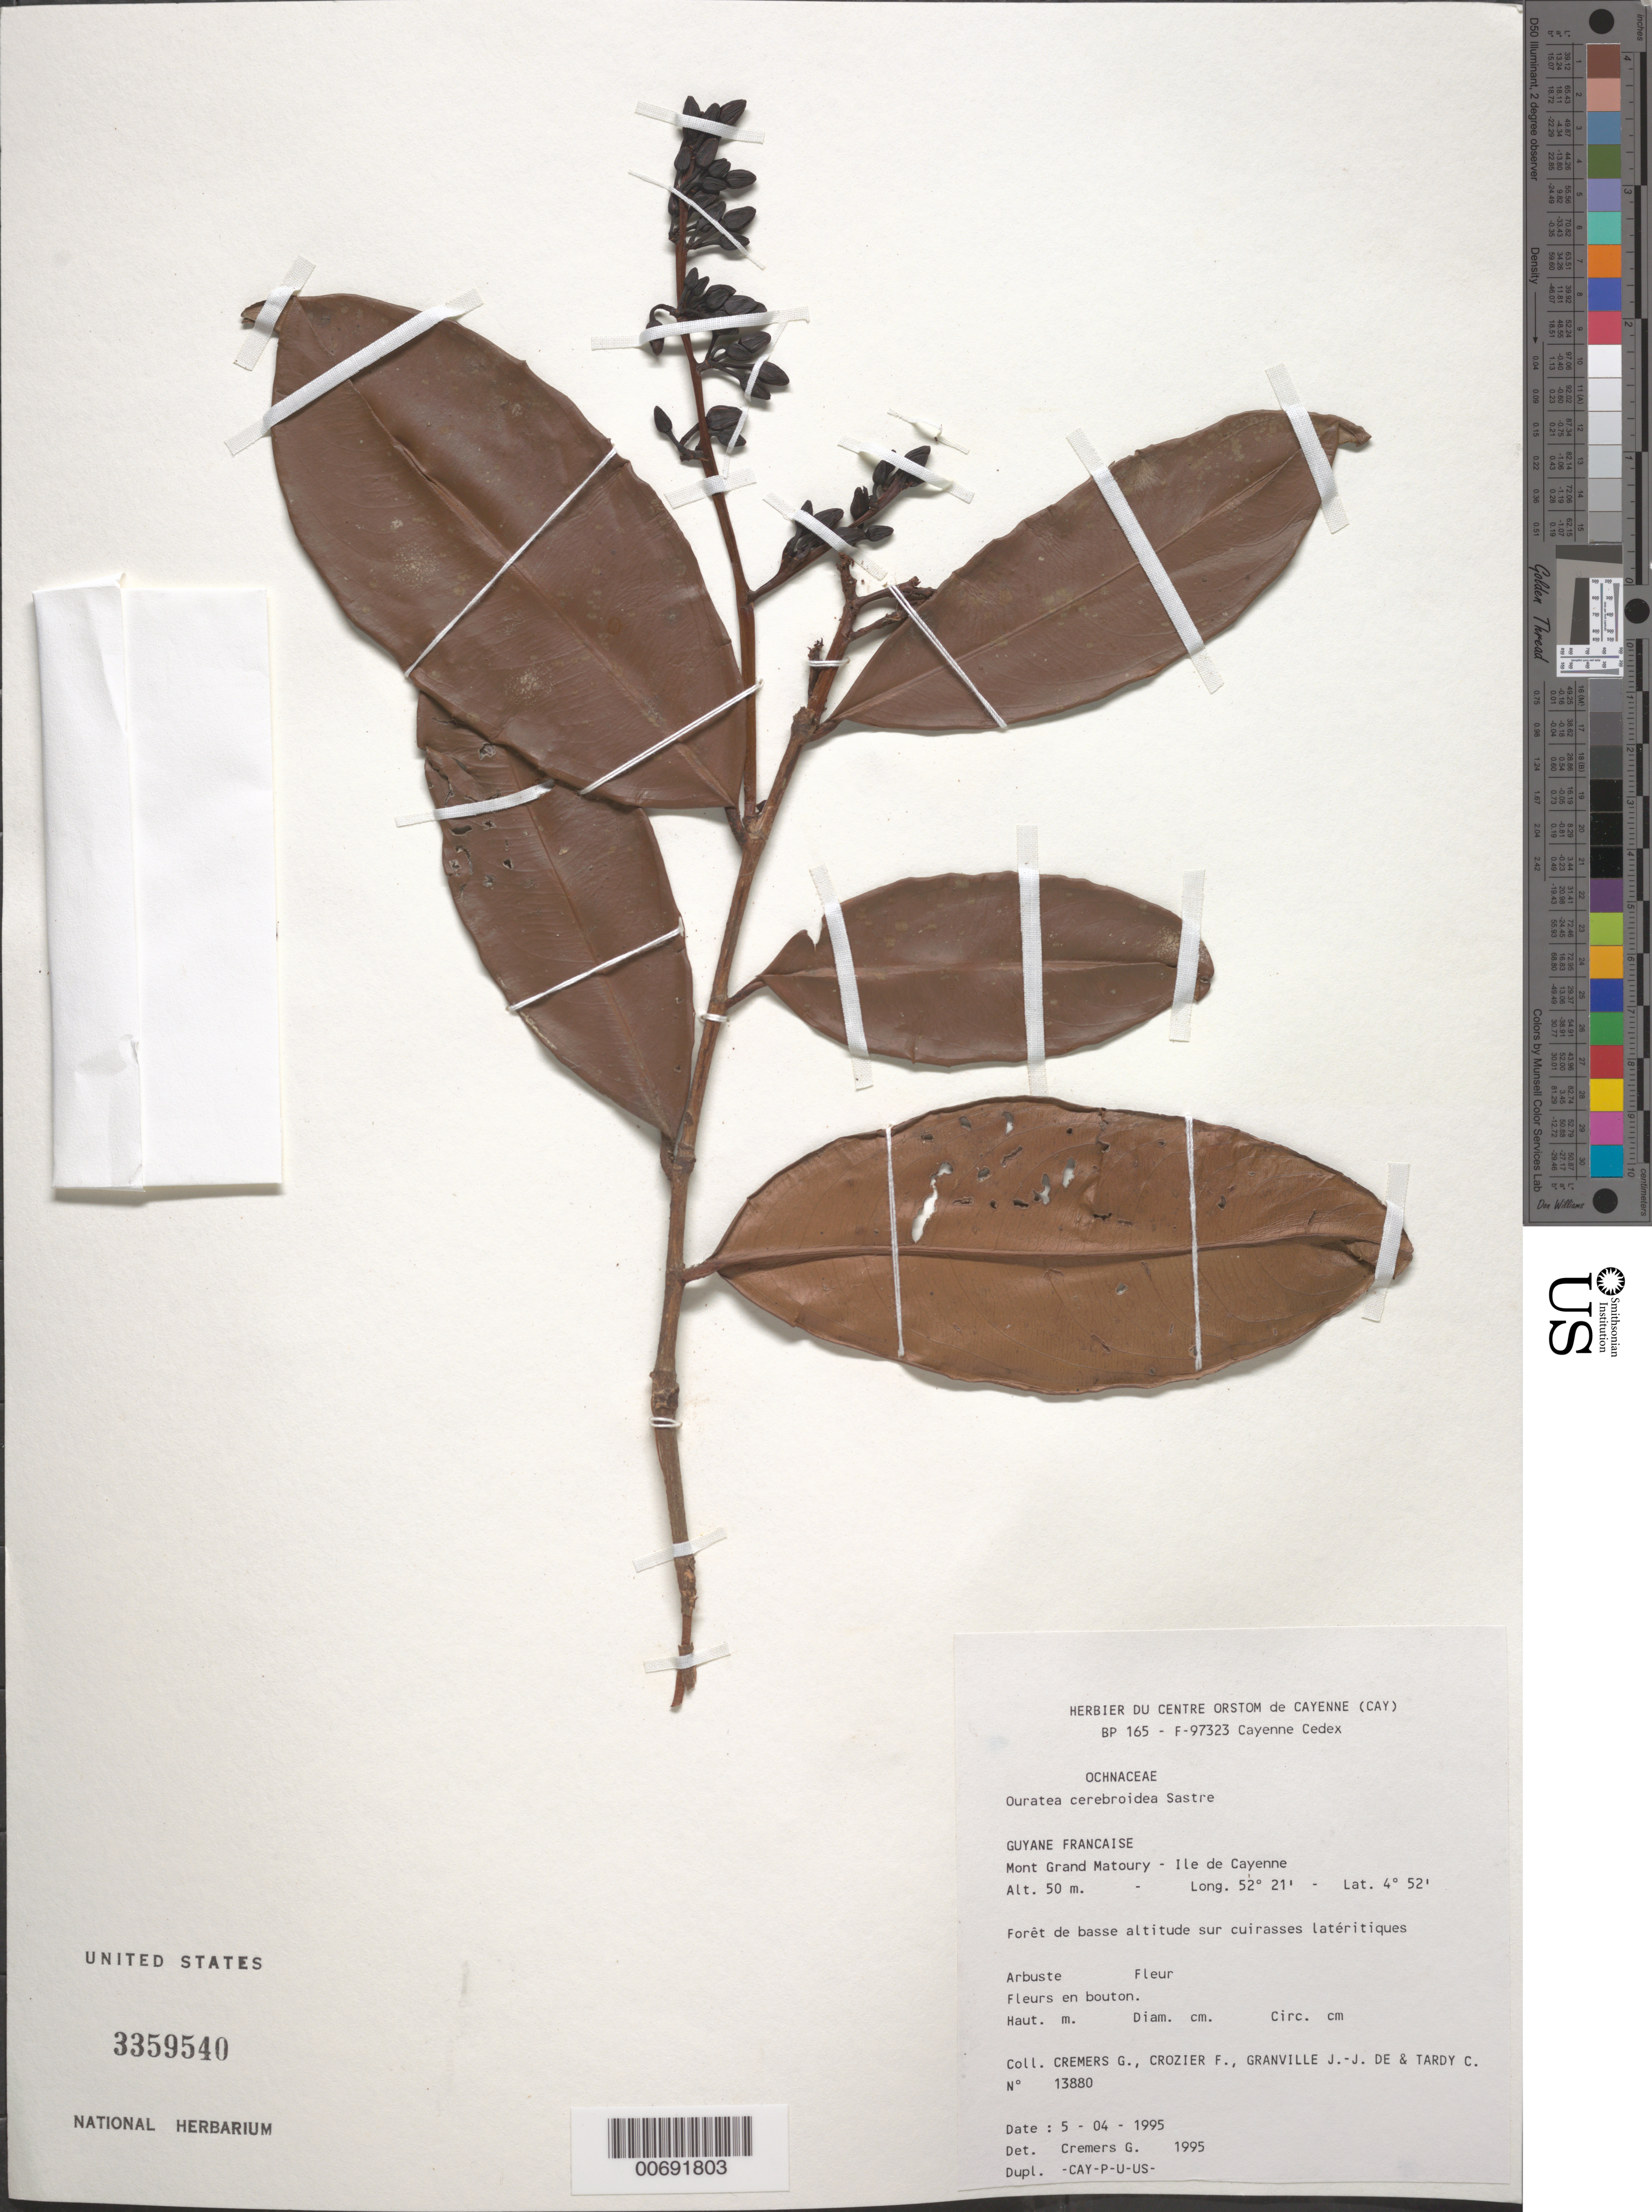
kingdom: Plantae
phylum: Tracheophyta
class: Magnoliopsida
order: Malpighiales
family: Ochnaceae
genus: Ouratea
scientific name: Ouratea cerebroidea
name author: Sastre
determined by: Cremers, Georges A.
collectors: G. Cremers, F. Crozier, J.-J. de Granville & C. Tardy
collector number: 13880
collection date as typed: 5-Apr-95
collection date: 1995-04-05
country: French Guiana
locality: Mont Grand Matoury, Ile de Cayenne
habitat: Forêt de basse altitude sur cuirasses lateritiques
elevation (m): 50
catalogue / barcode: US 3359540